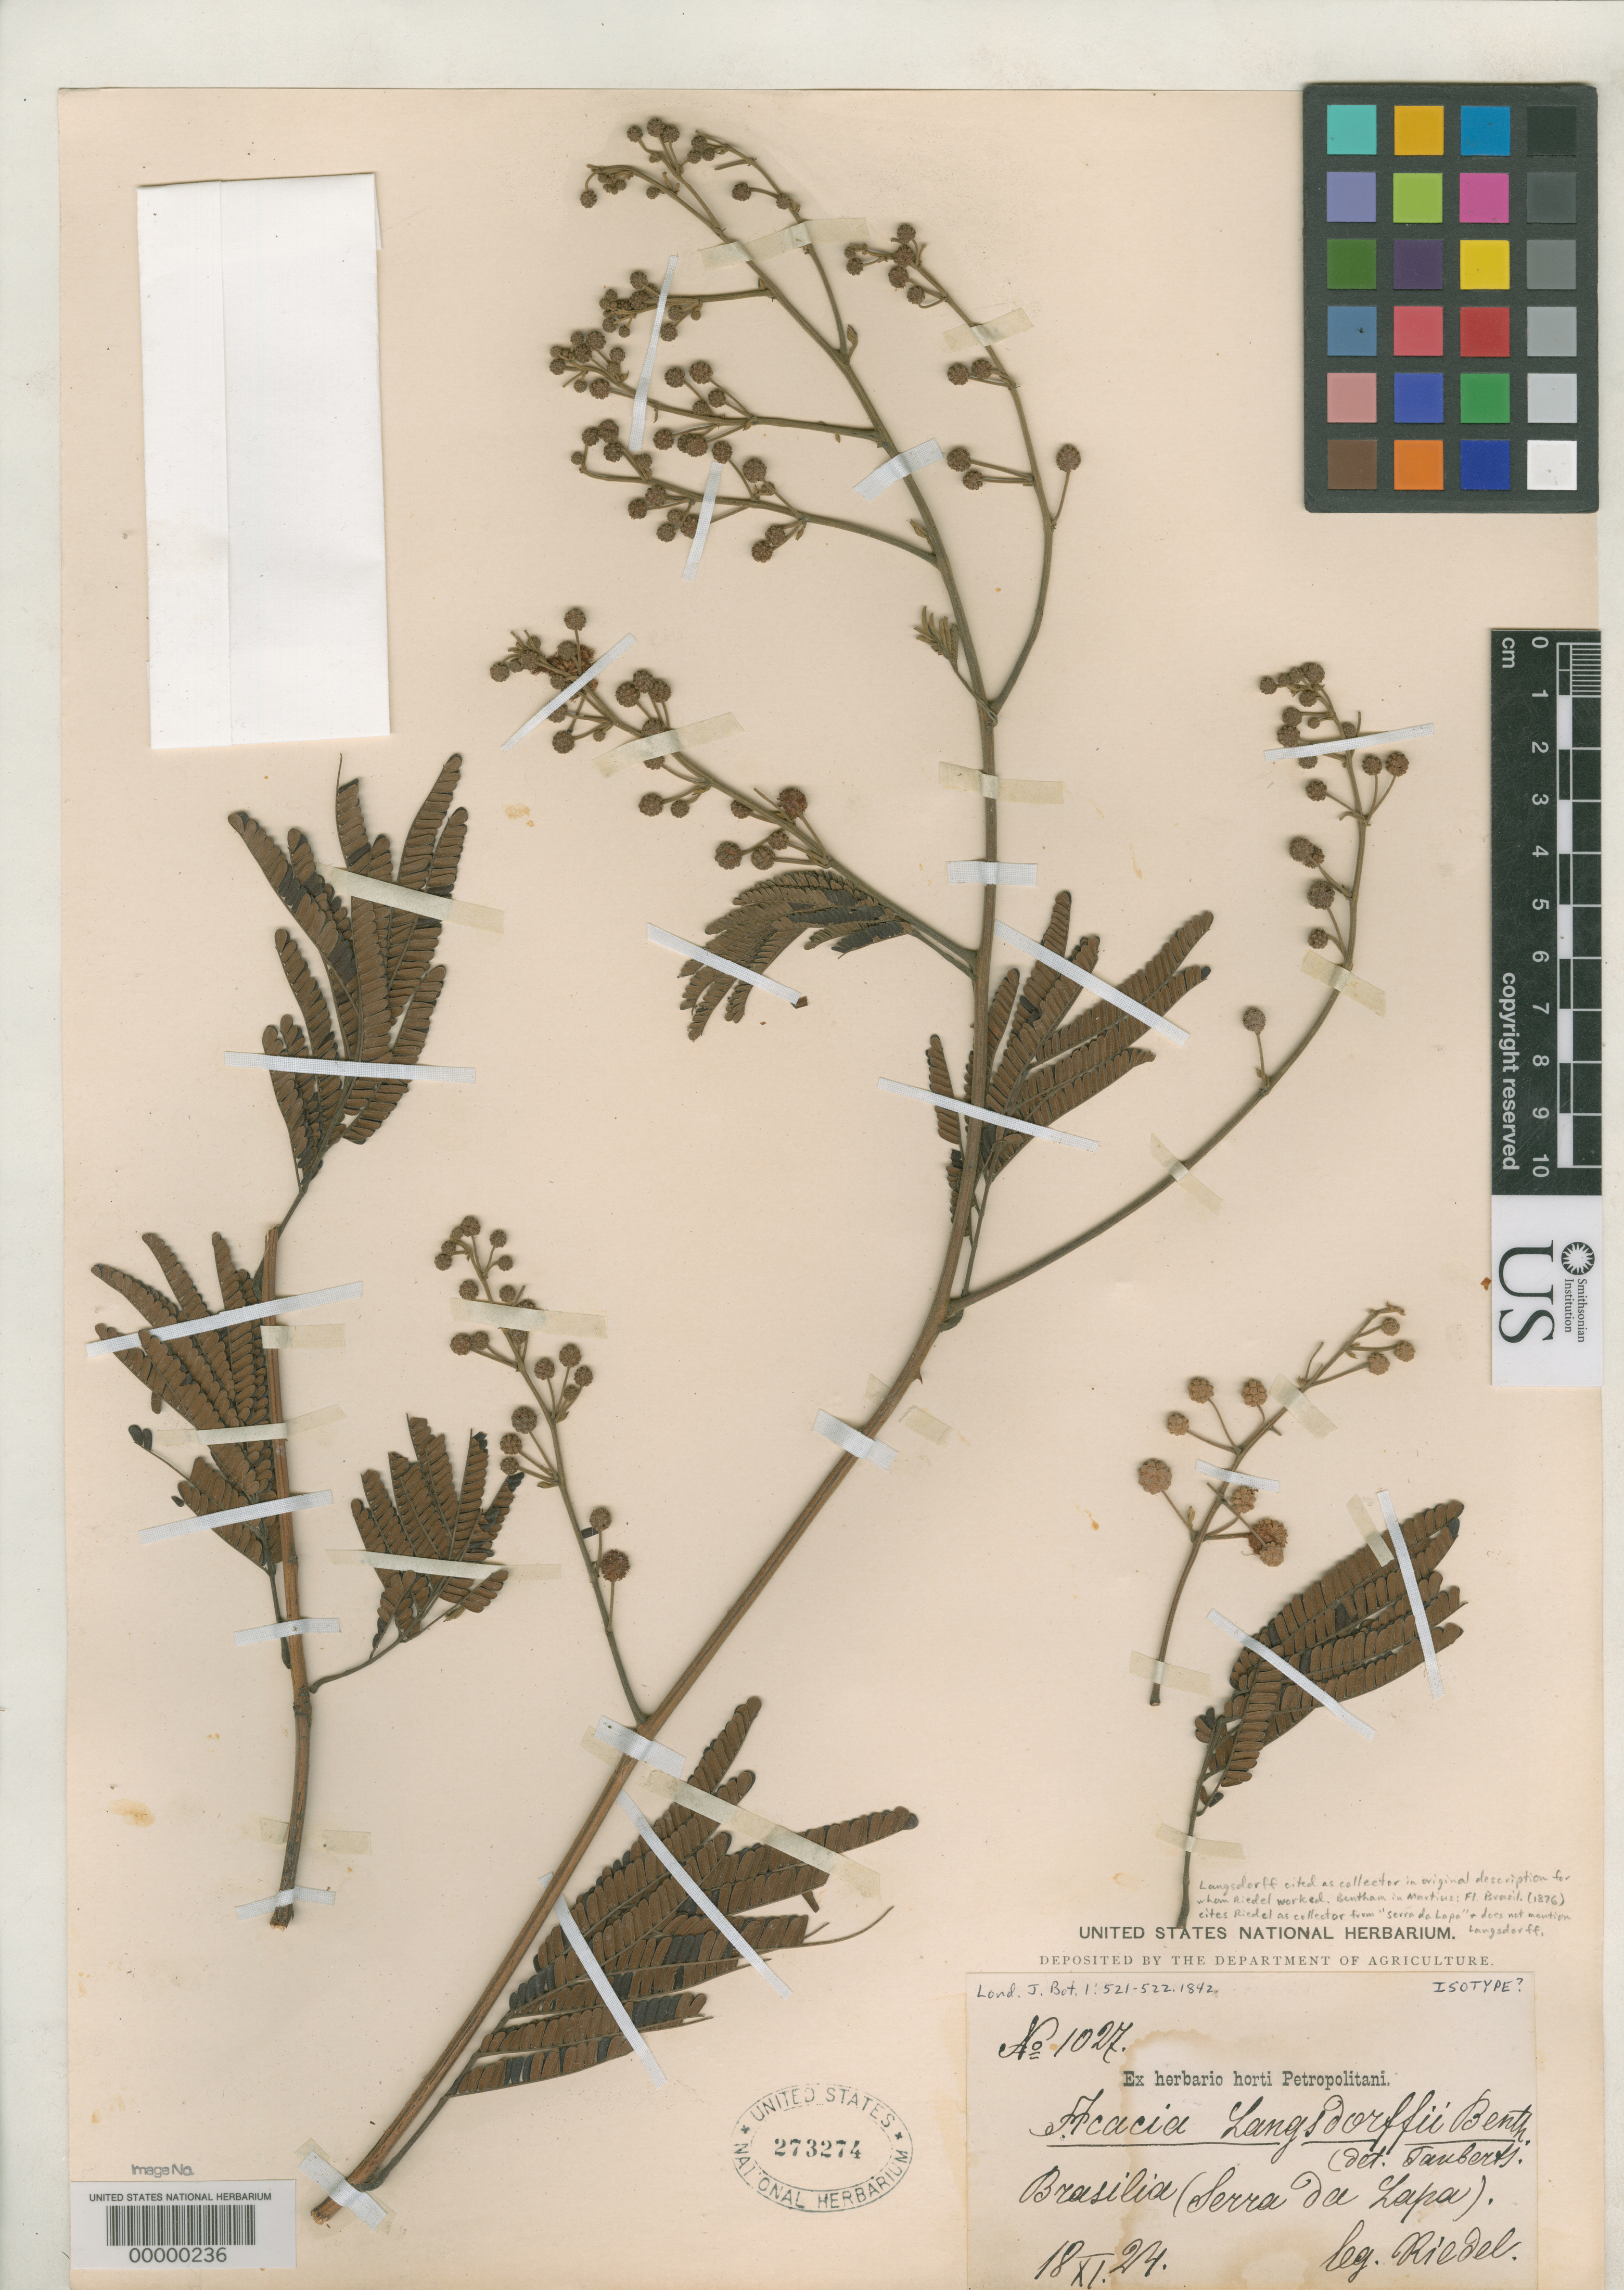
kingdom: Plantae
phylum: Tracheophyta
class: Magnoliopsida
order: Fabales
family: Fabaceae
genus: Acacia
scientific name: Acacia langsdorfii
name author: Benth.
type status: Isotype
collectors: L. Riedel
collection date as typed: Nov 1824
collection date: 1824-11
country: Brazil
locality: Serra da Lapa.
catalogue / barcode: US 273274